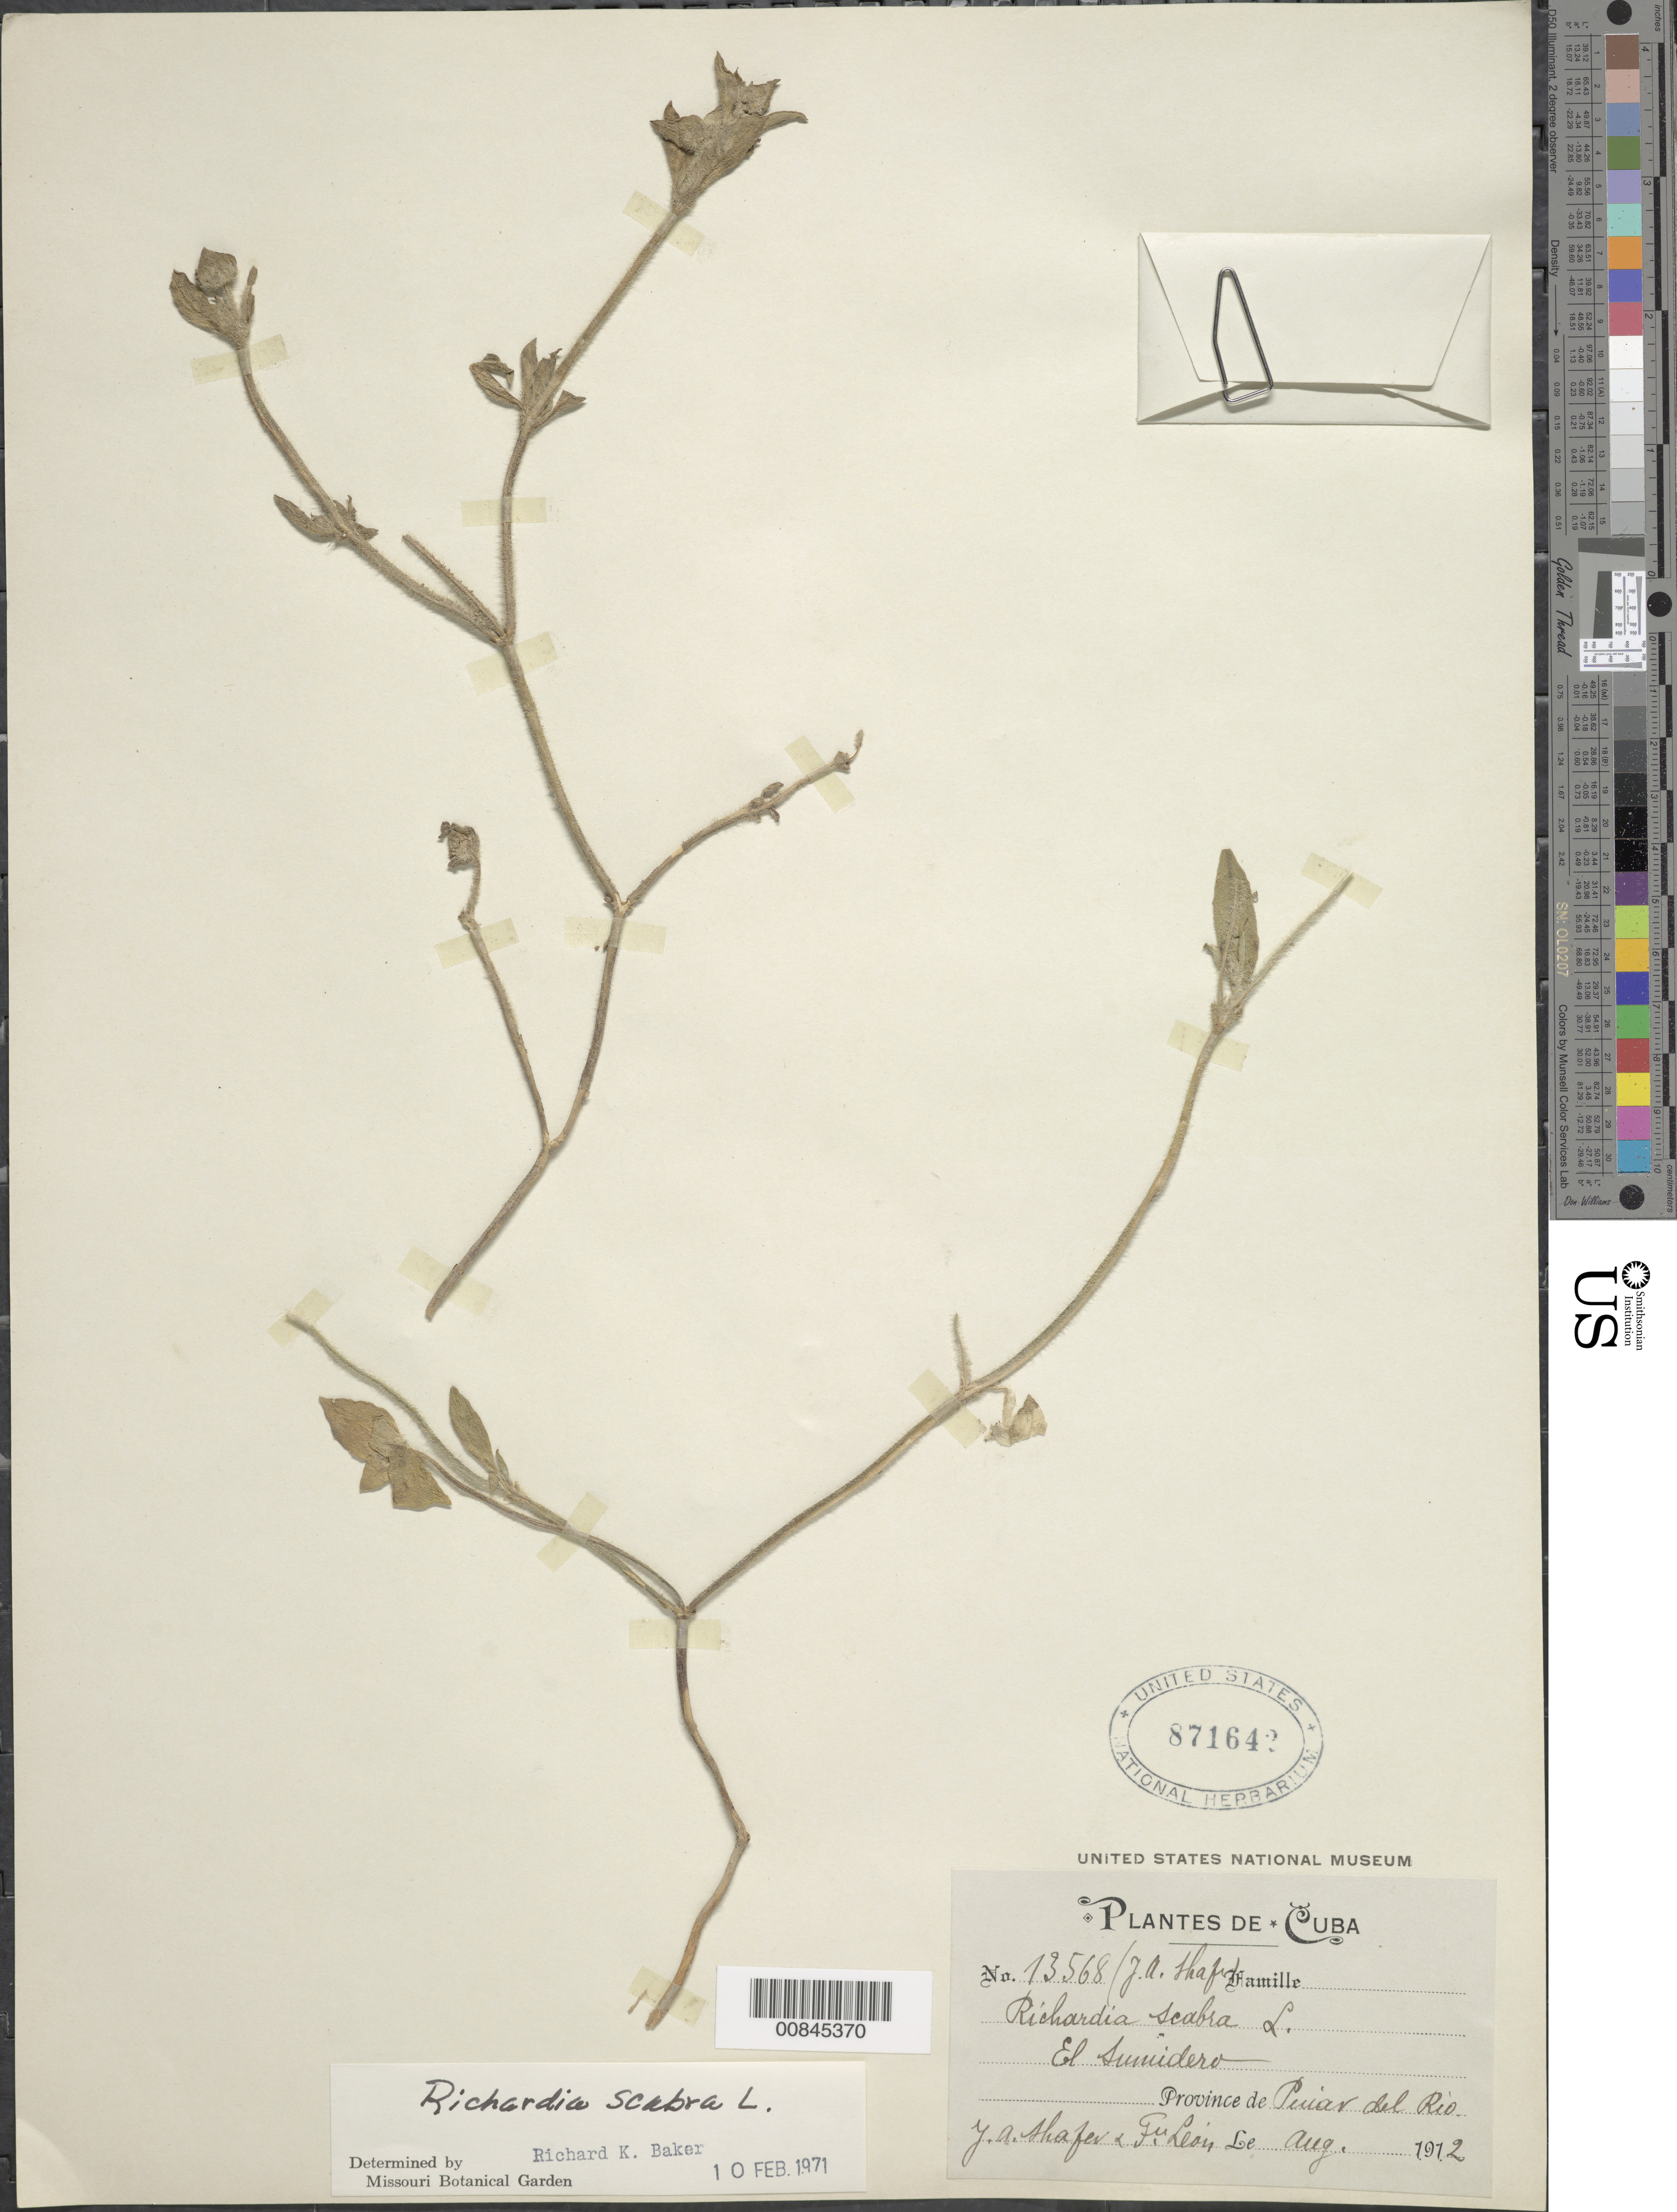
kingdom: Plantae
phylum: Tracheophyta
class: Magnoliopsida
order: Gentianales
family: Rubiaceae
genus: Richardia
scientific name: Richardia scabra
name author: L.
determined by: Shafer, J. A.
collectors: J. A. Shafer & Bro. León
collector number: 13568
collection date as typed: Aug 1912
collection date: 1912-08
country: Cuba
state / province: Pinar del Río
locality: El Sumidero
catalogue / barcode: US 871642